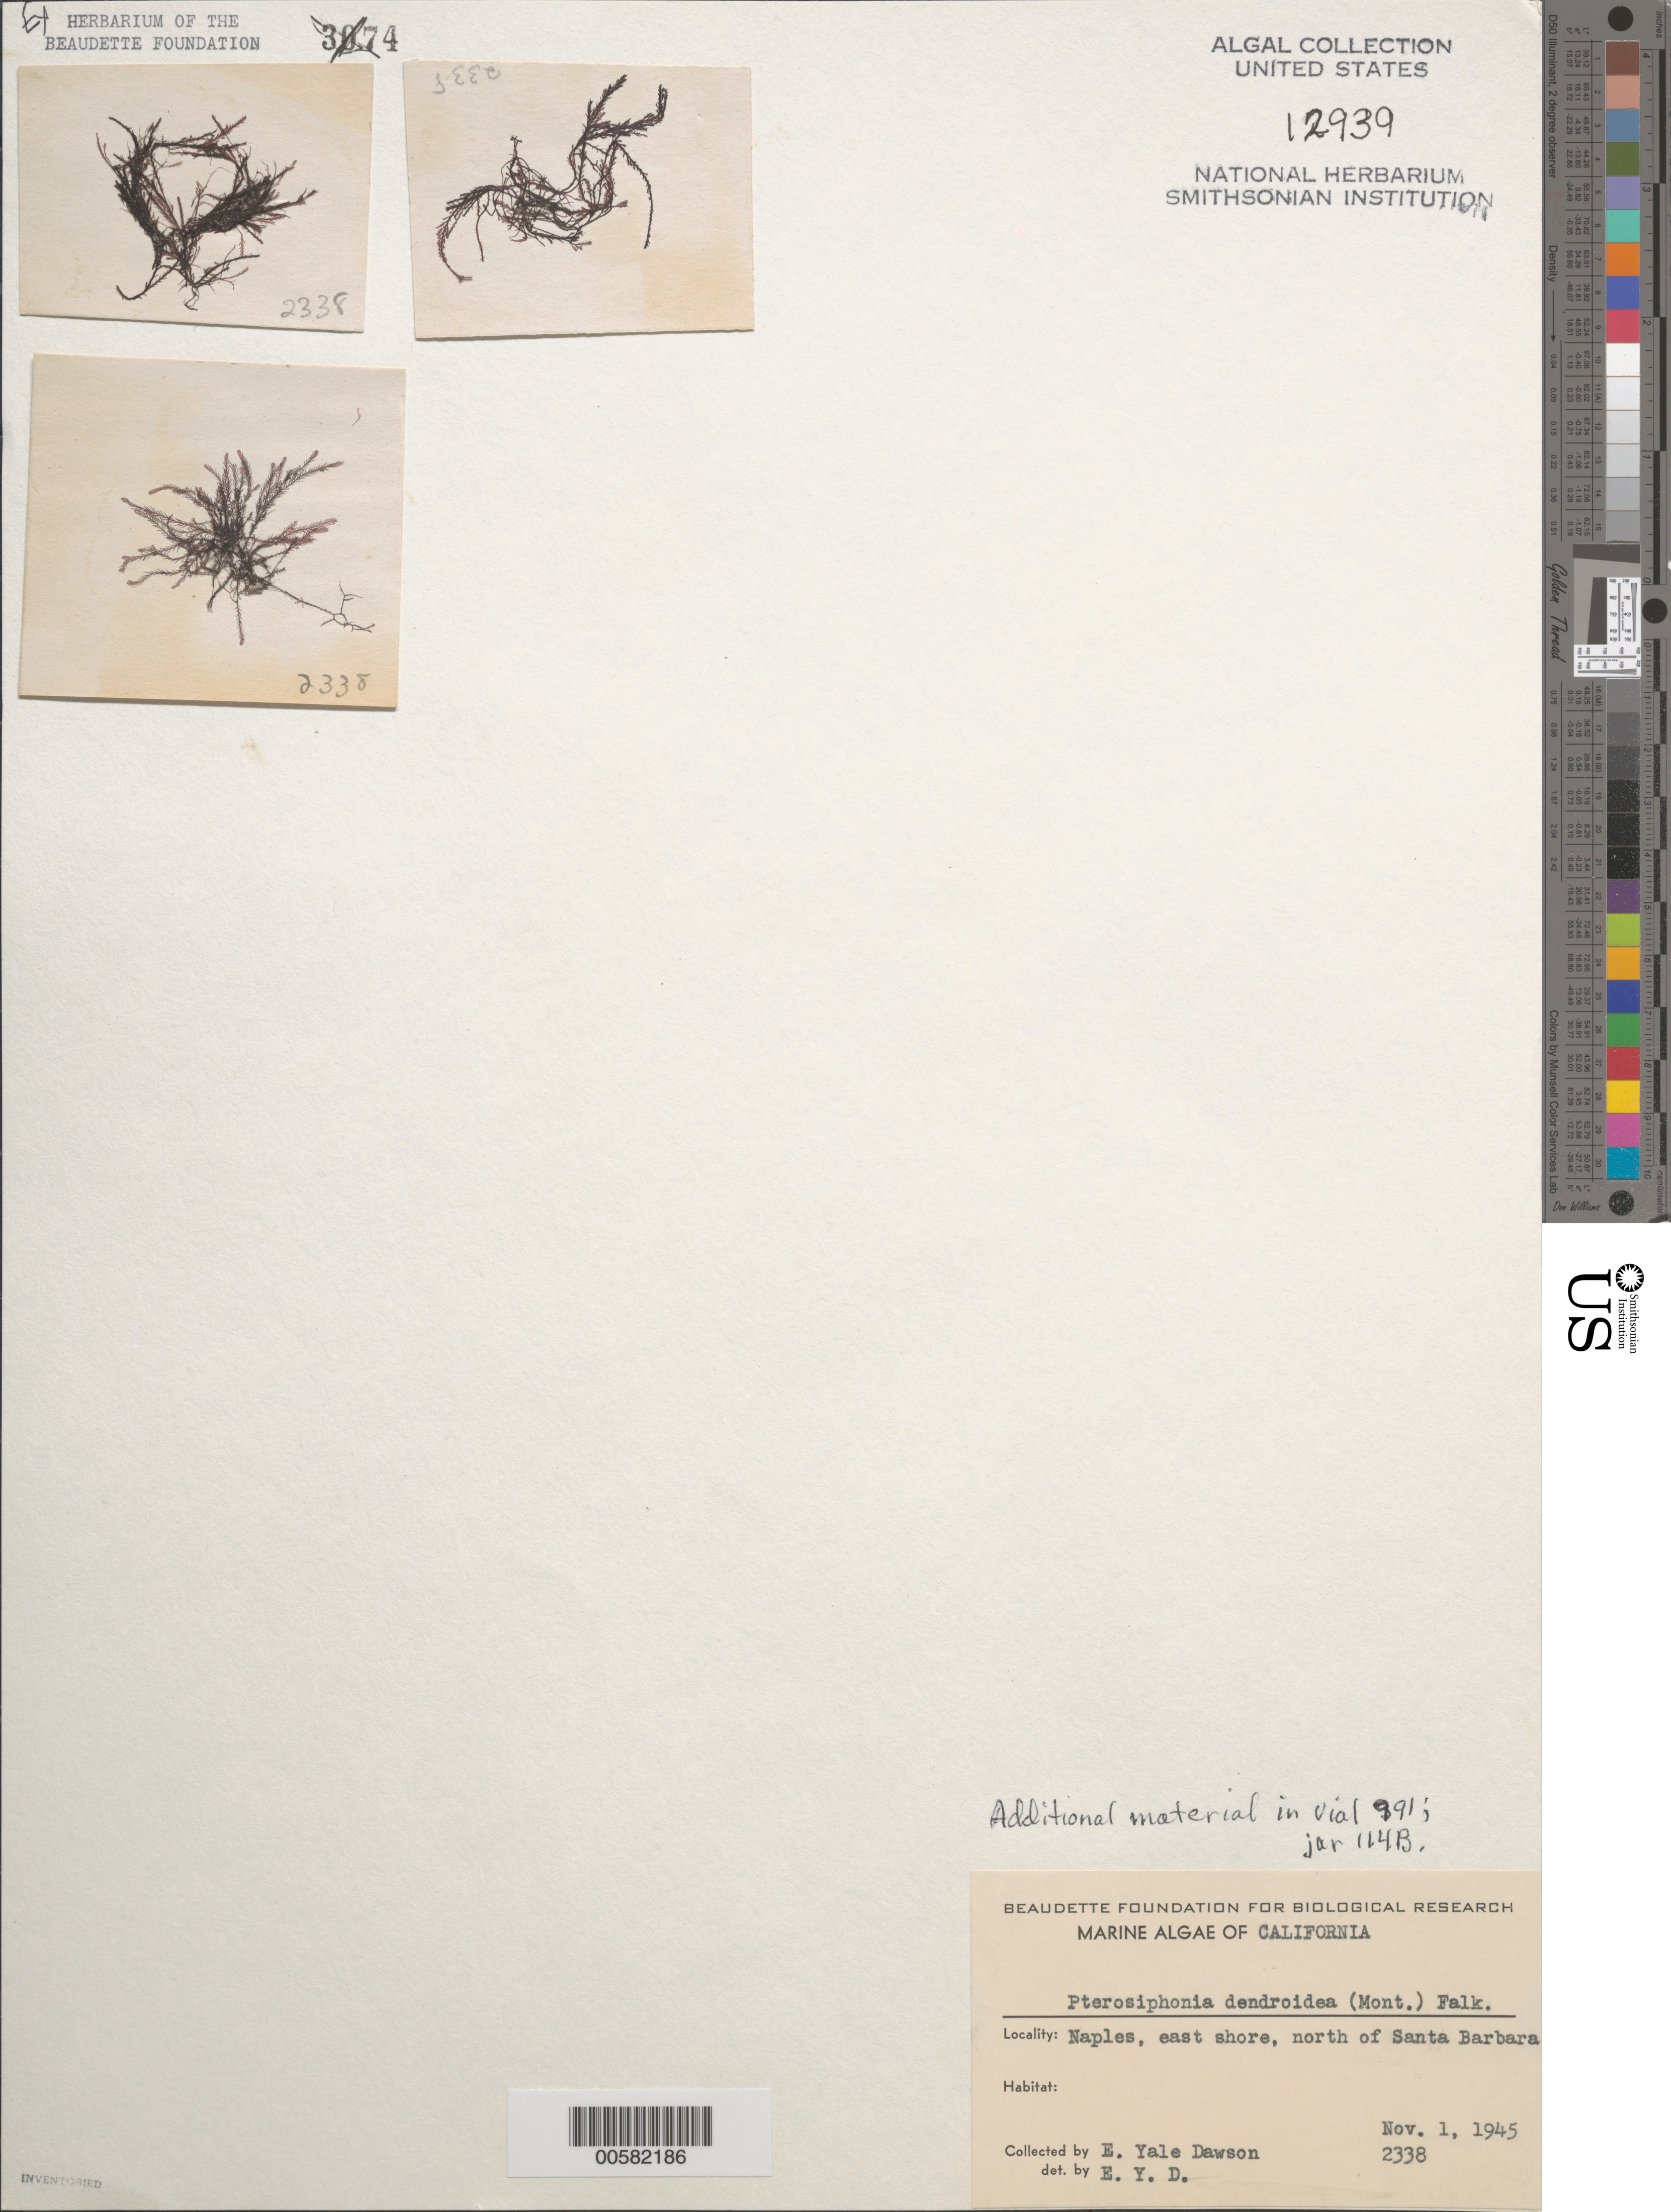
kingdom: Plantae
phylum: Rhodophyta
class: Florideophyceae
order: Ceramiales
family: Rhodomelaceae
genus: Symphyocladiella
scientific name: Symphyocladiella dendroidea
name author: (Montagne) Bustamante et al.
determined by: Algae name updating Project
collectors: E. Y. Dawson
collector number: EYD 2338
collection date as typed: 01 Nov 1945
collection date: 1945-11-01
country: United States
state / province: California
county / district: Santa Barbara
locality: Naples, north of Santa Barbara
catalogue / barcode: US 12939